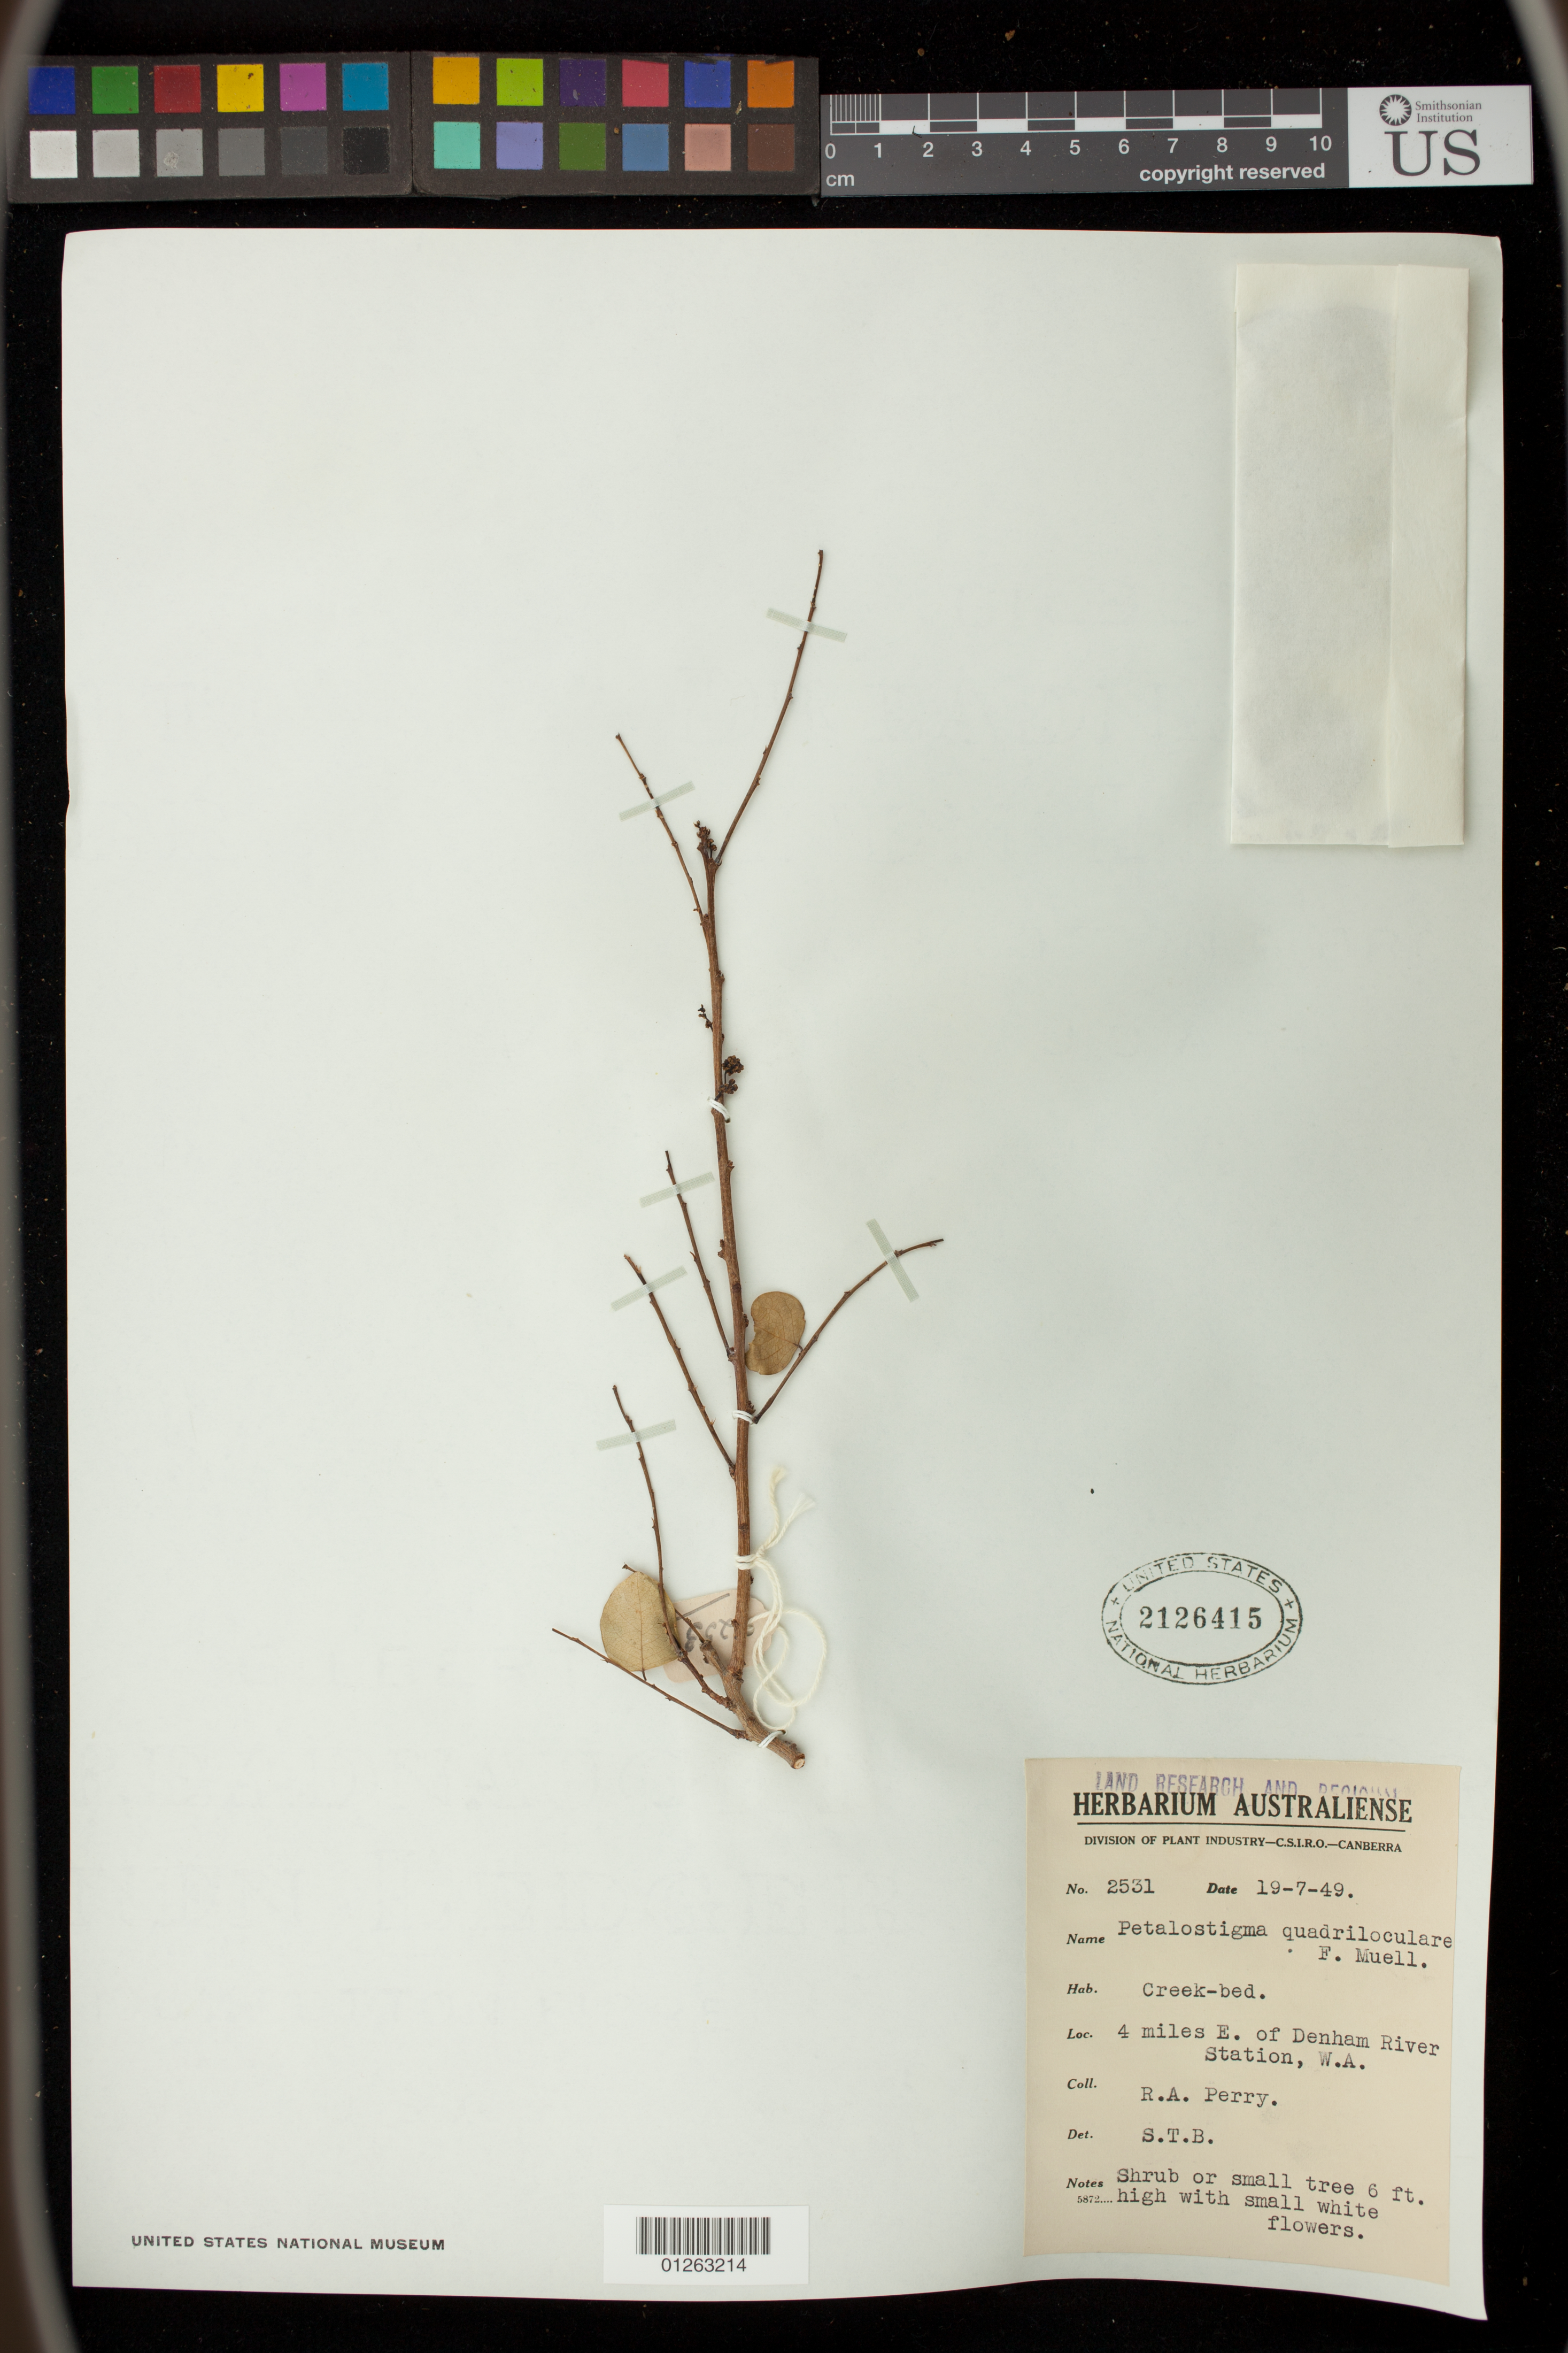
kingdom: Plantae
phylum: Tracheophyta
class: Magnoliopsida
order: Malpighiales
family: Picrodendraceae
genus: Petalostigma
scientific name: Petalostigma quadriloculare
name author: F. Muell.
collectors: Perry, R. A.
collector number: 2531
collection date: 1949-07-19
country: Australia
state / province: Western Australia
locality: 4 miles E. of Dehmam River Station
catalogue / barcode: US 2126415